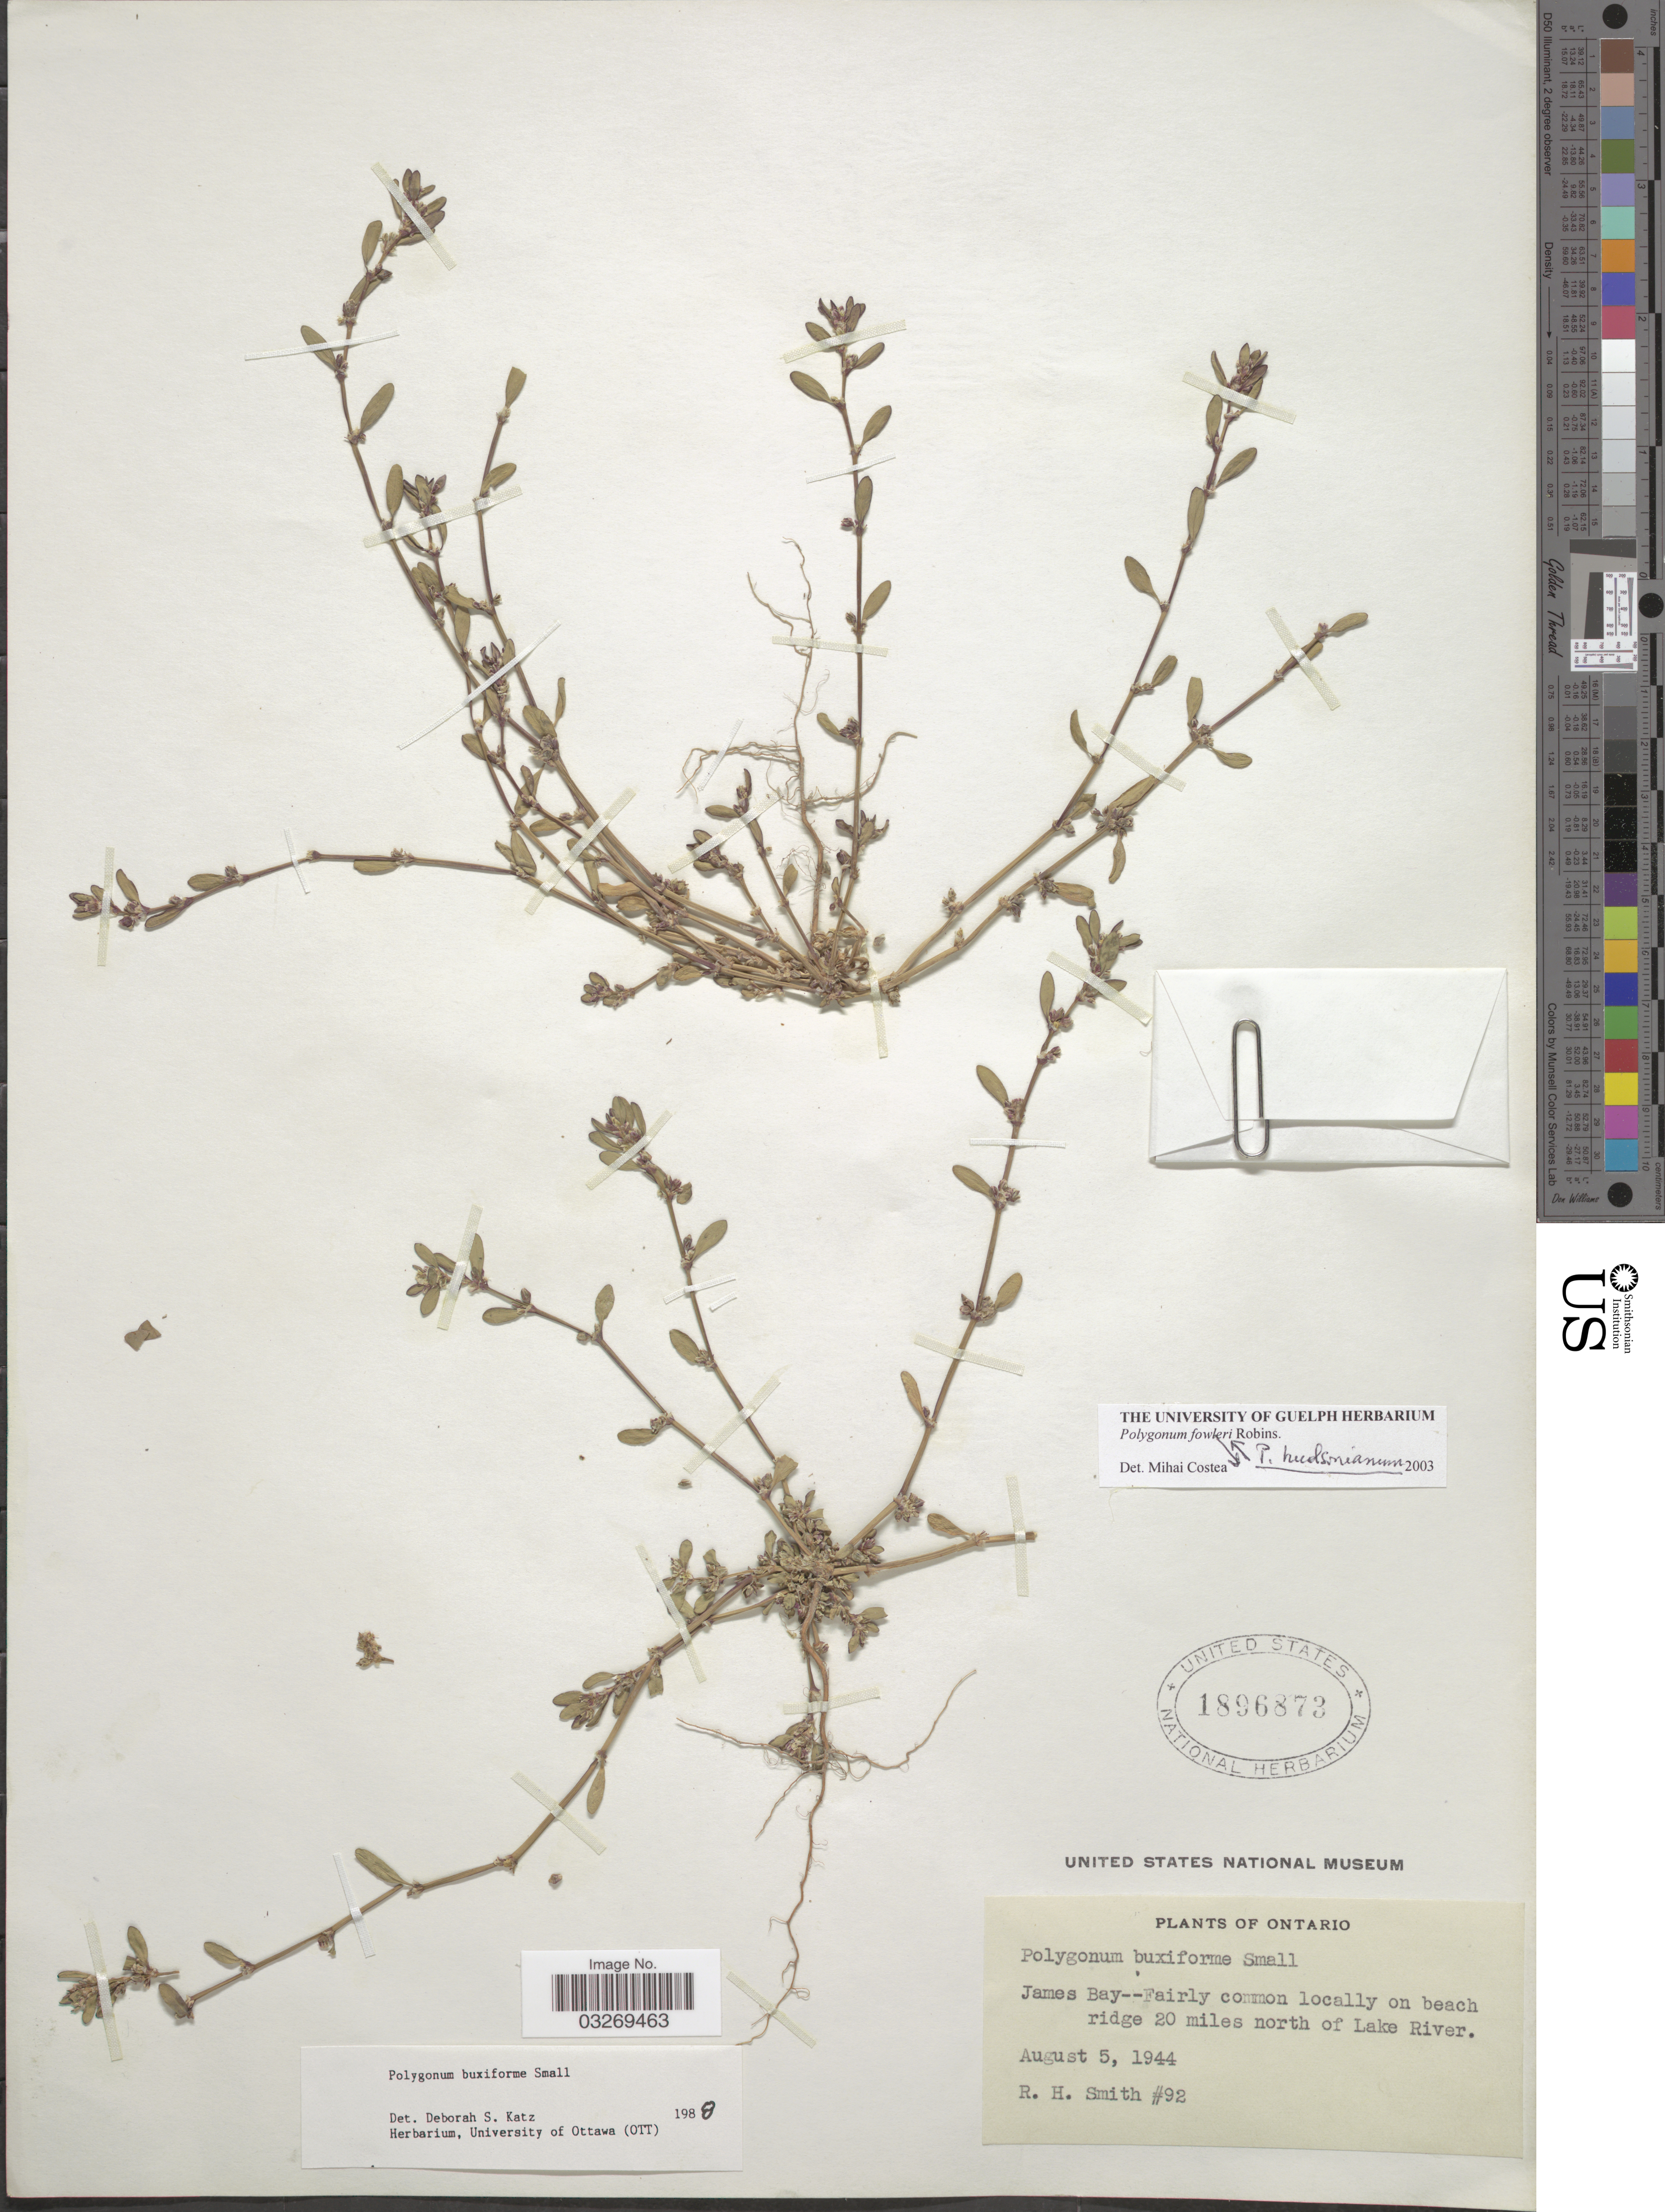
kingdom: Plantae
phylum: Tracheophyta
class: Magnoliopsida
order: Caryophyllales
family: Polygonaceae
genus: Polygonum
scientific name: Polygonum fowleri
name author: B.L. Rob.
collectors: R. H. Smith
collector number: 92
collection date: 1944-08-05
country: Canada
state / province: Ontario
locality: James Bay--Fairly common locally on beach ridge 20 miles north of Lake River.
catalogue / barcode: US 1896873